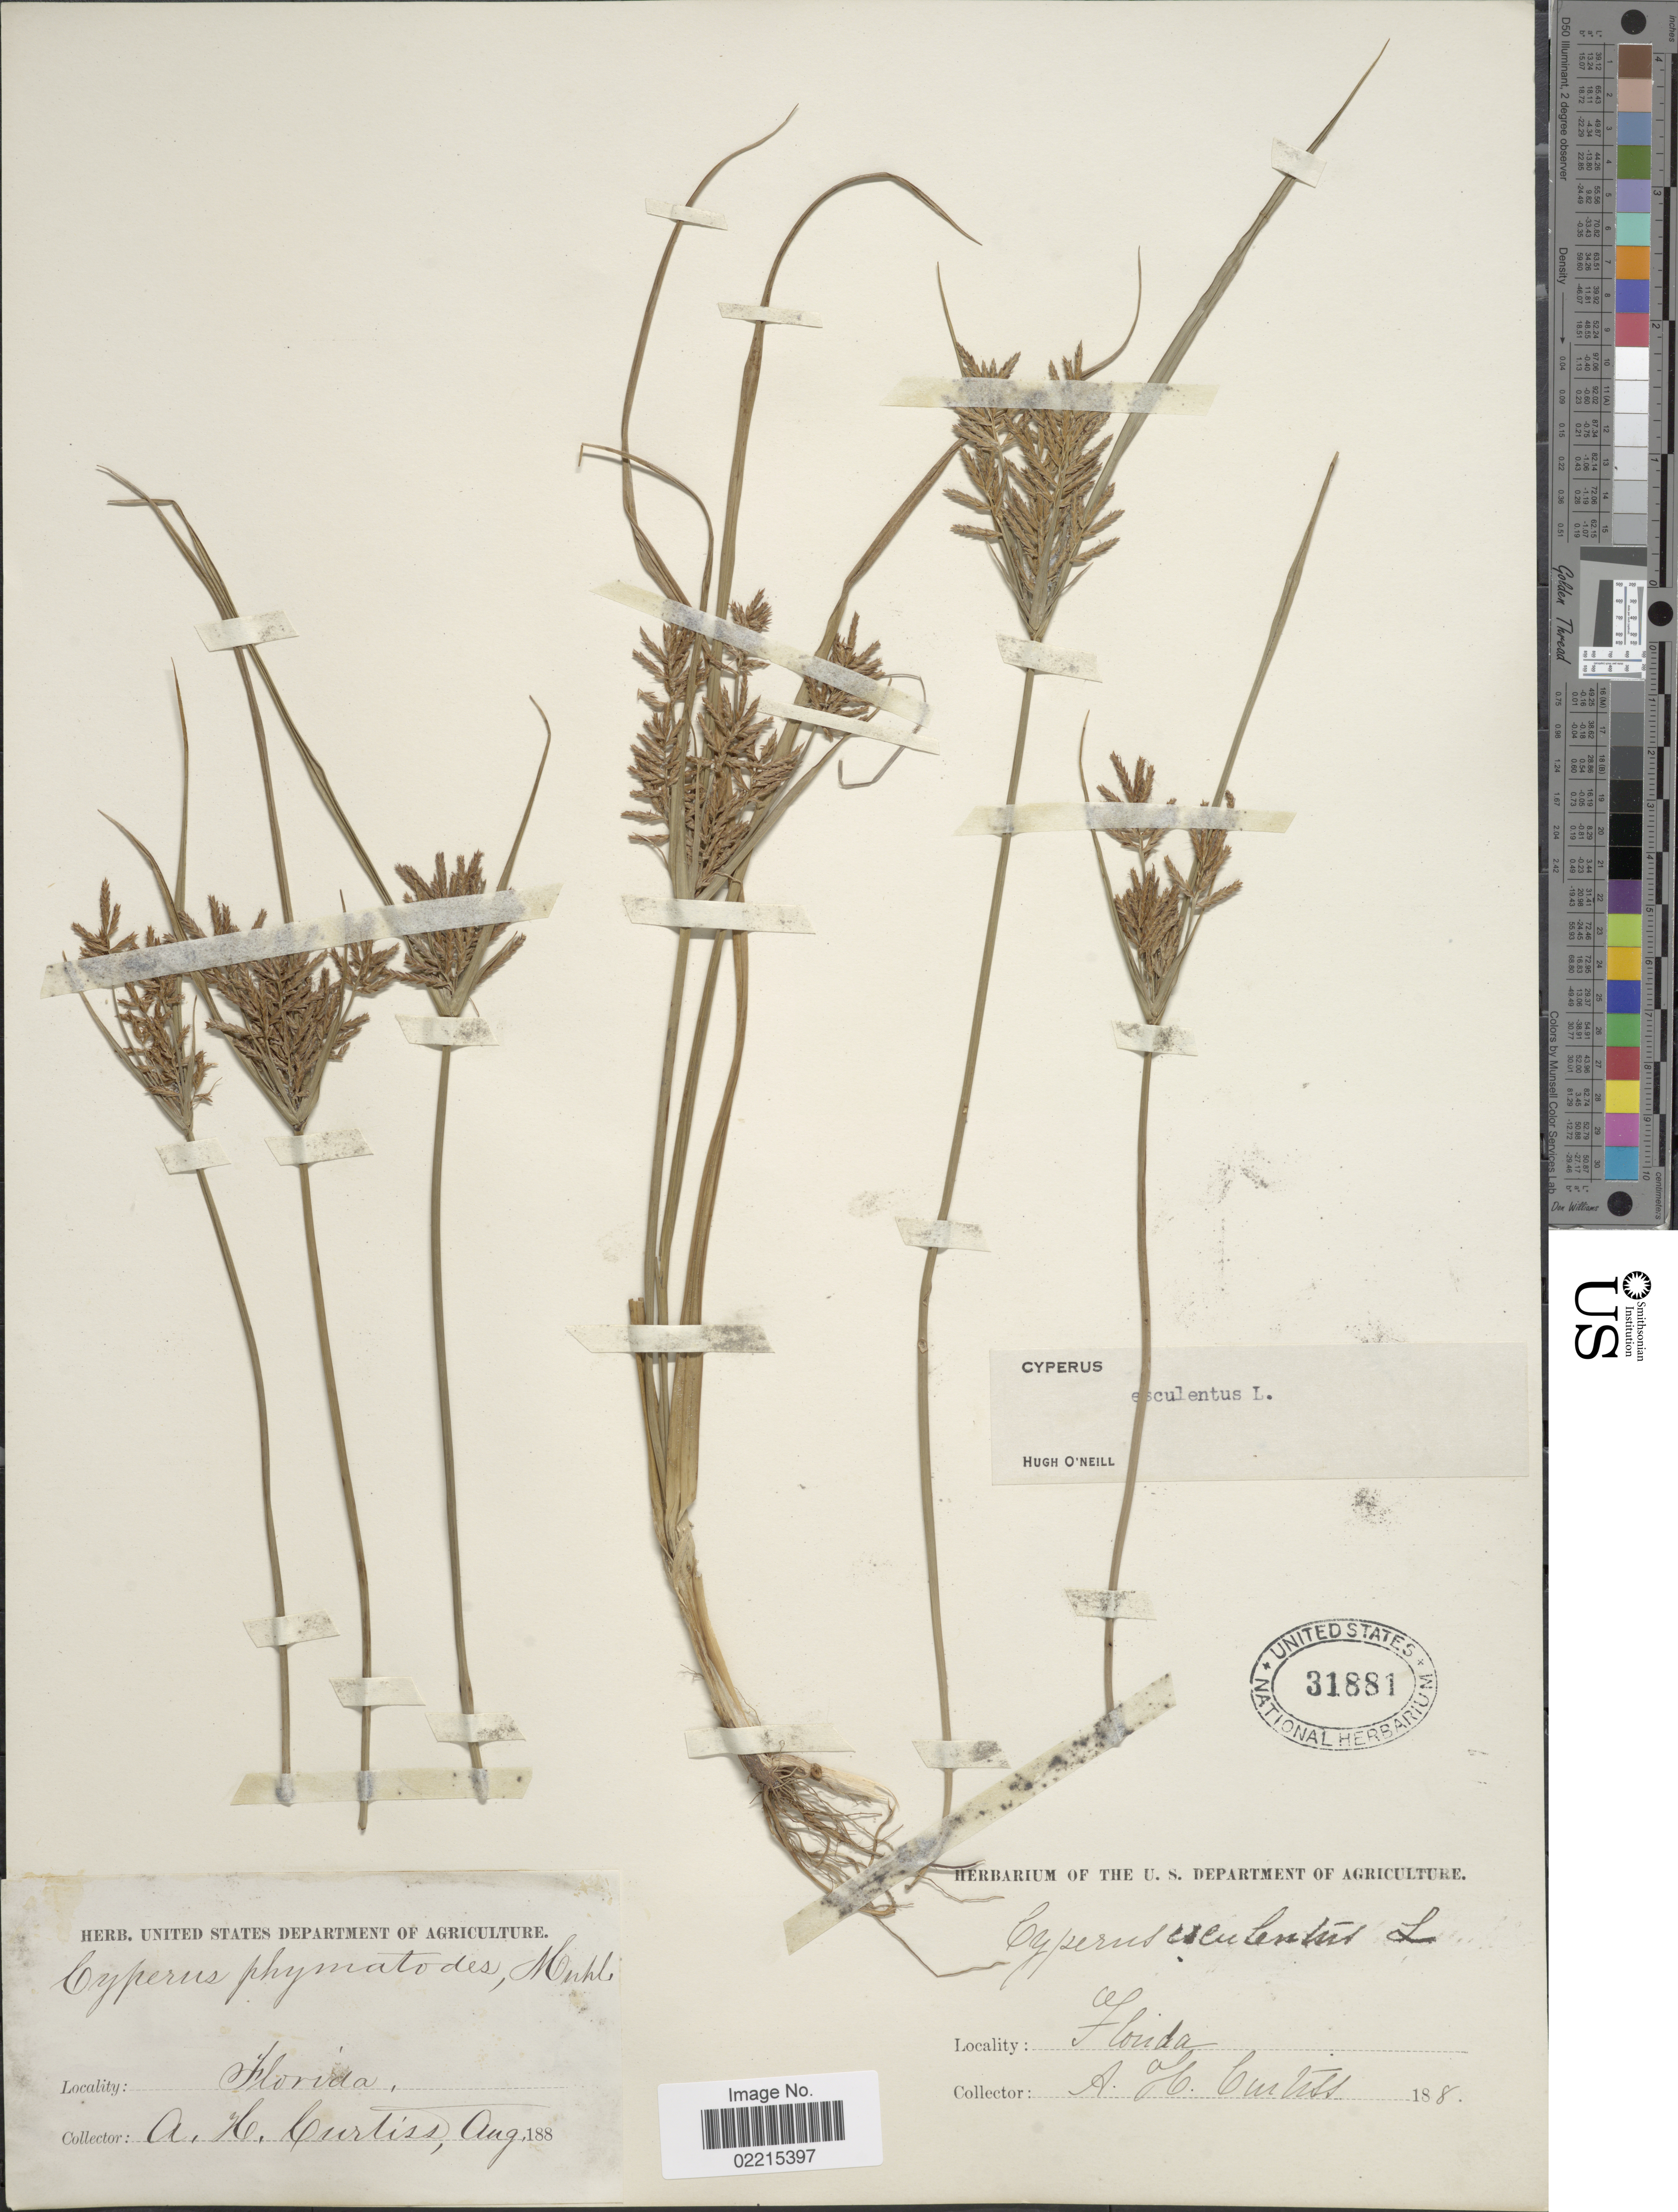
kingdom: Plantae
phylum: Tracheophyta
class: Liliopsida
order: Poales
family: Cyperaceae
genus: Cyperus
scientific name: Cyperus esculentus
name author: L.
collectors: A. H. Curtiss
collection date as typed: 188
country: United States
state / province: Florida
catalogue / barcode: US 31881